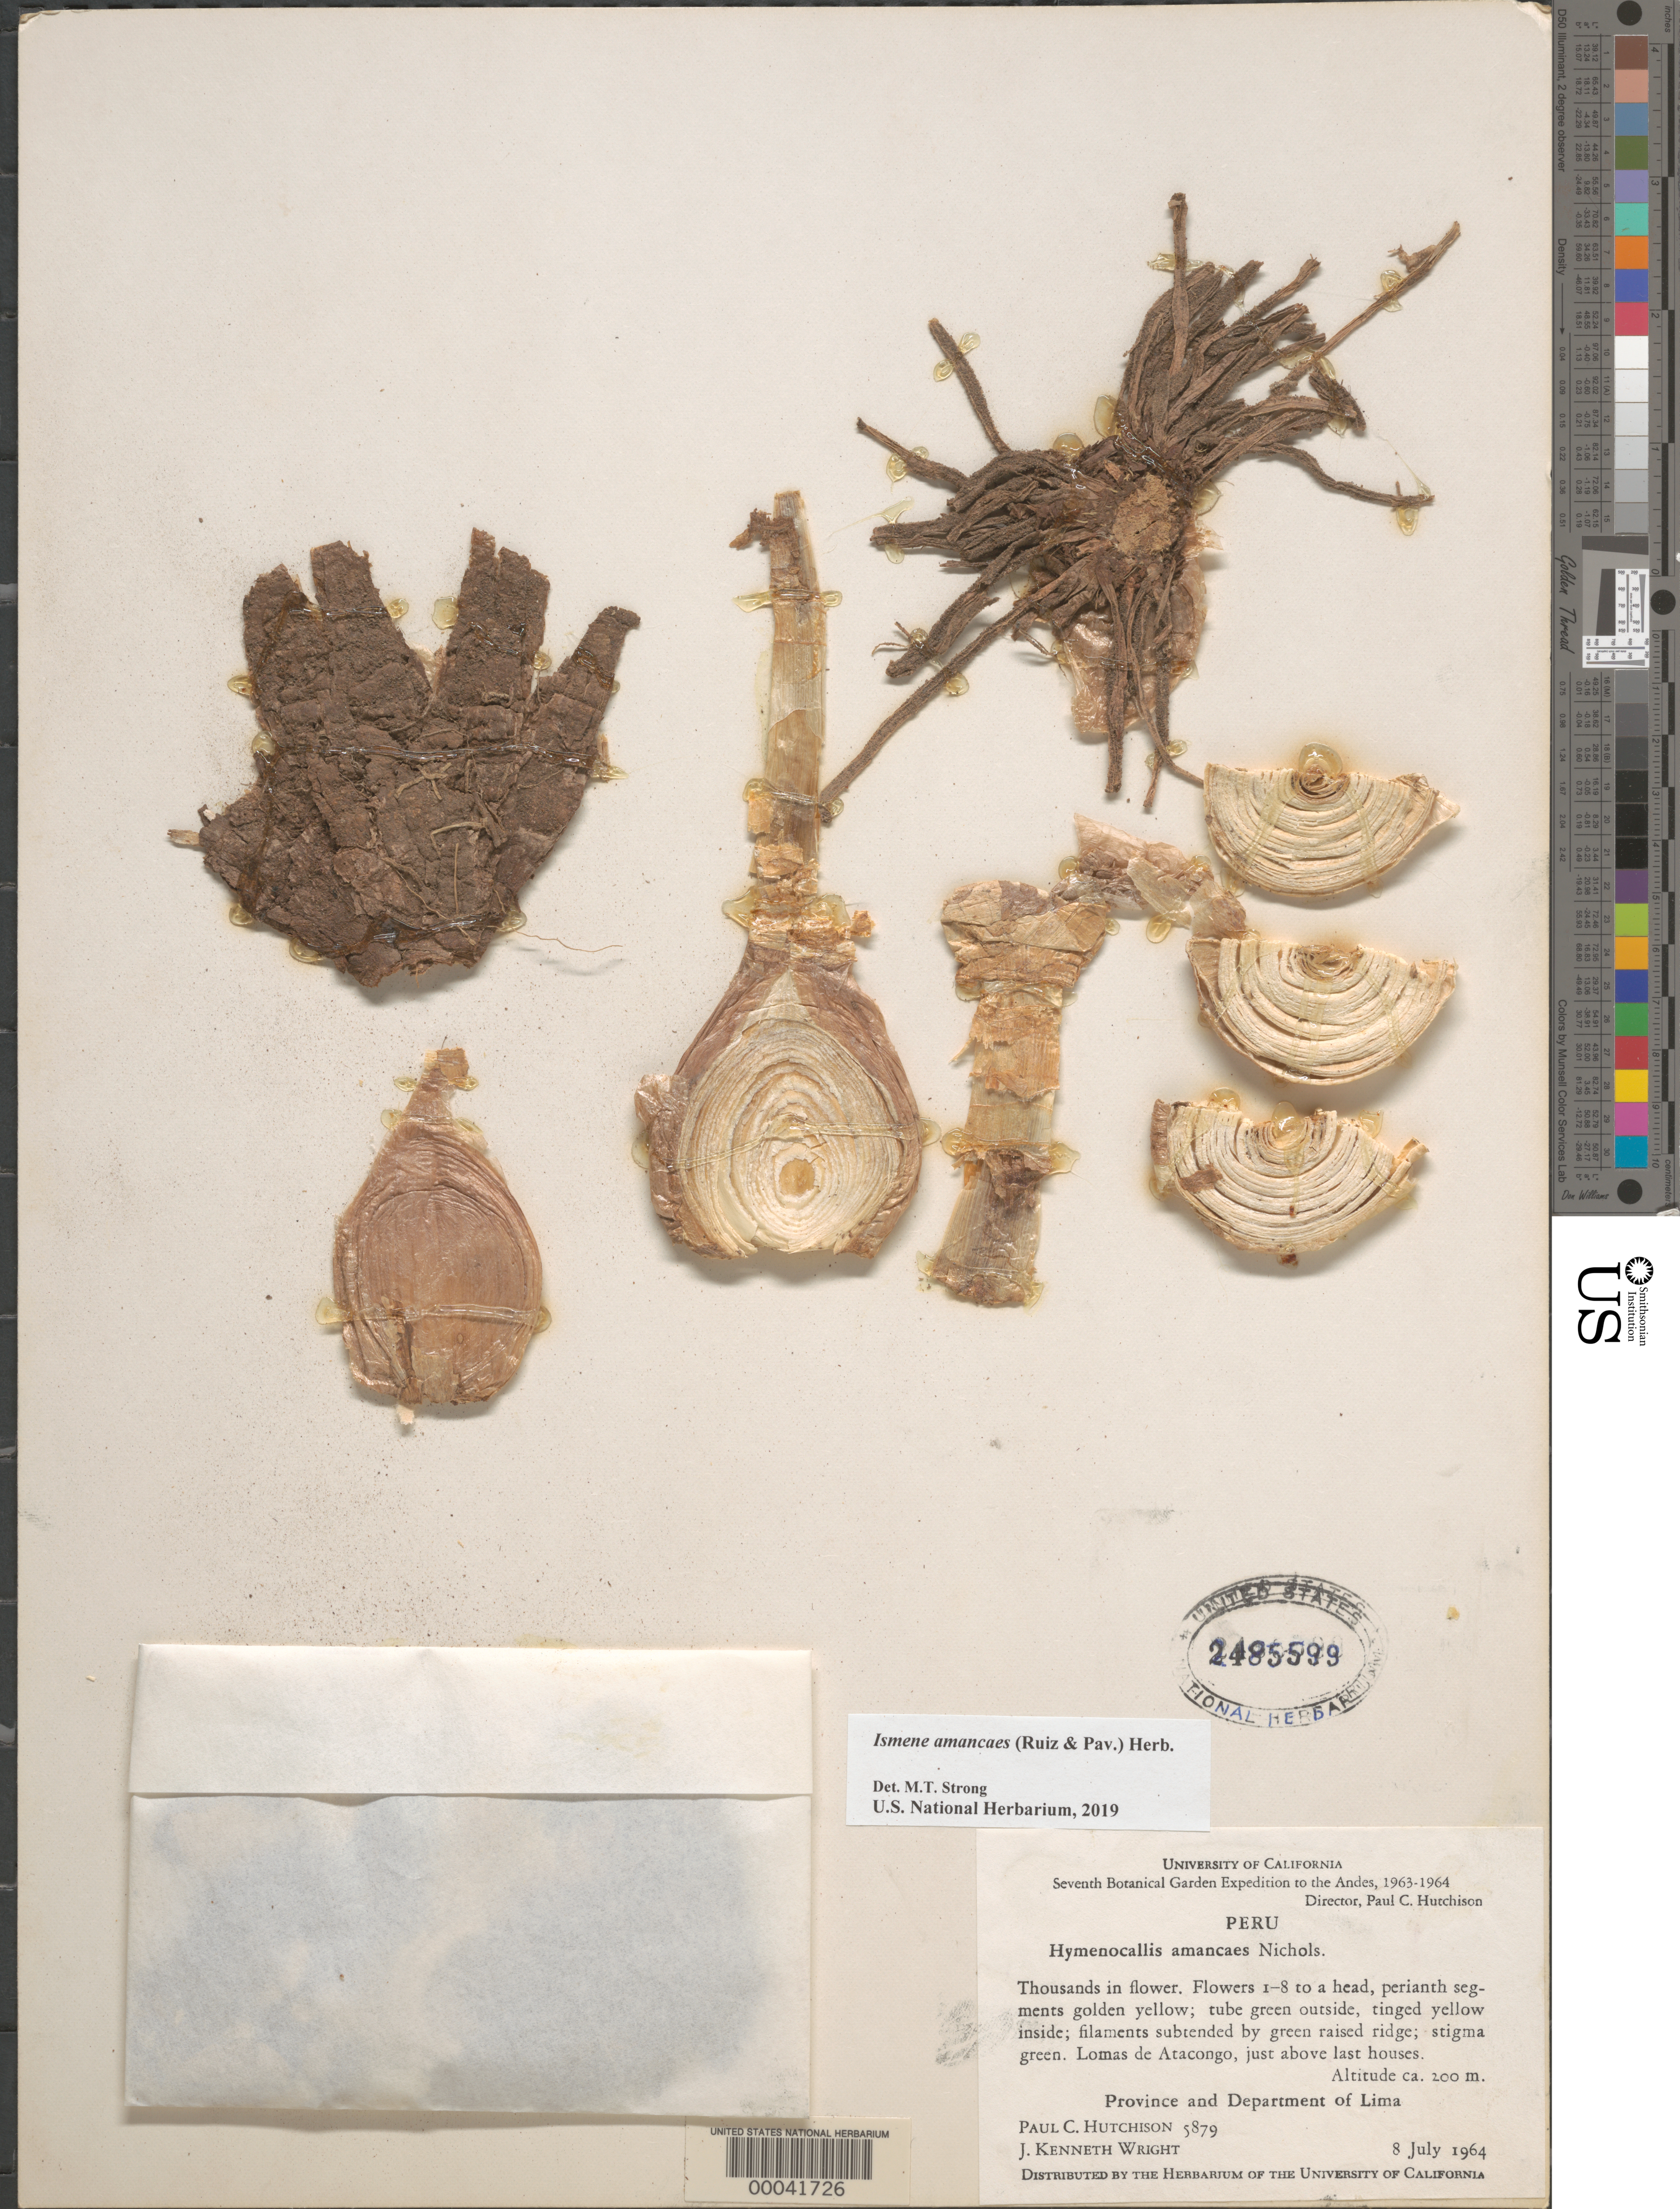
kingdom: Plantae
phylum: Tracheophyta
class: Liliopsida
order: Asparagales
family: Amaryllidaceae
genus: Ismene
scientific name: Ismene amancaes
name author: (Ker Gawl.) Herb.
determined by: Strong, Mark T., (BOT), Smithsonian Institution - National Museum of Natural History (UNITED STATES)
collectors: P. C. Hutchison & J. K. Wright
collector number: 5879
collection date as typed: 08 Jul 1964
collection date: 1964-07-08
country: Peru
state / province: Lima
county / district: Lima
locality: Lomas de atacongo, just above last houses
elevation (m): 200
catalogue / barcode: US 2485599